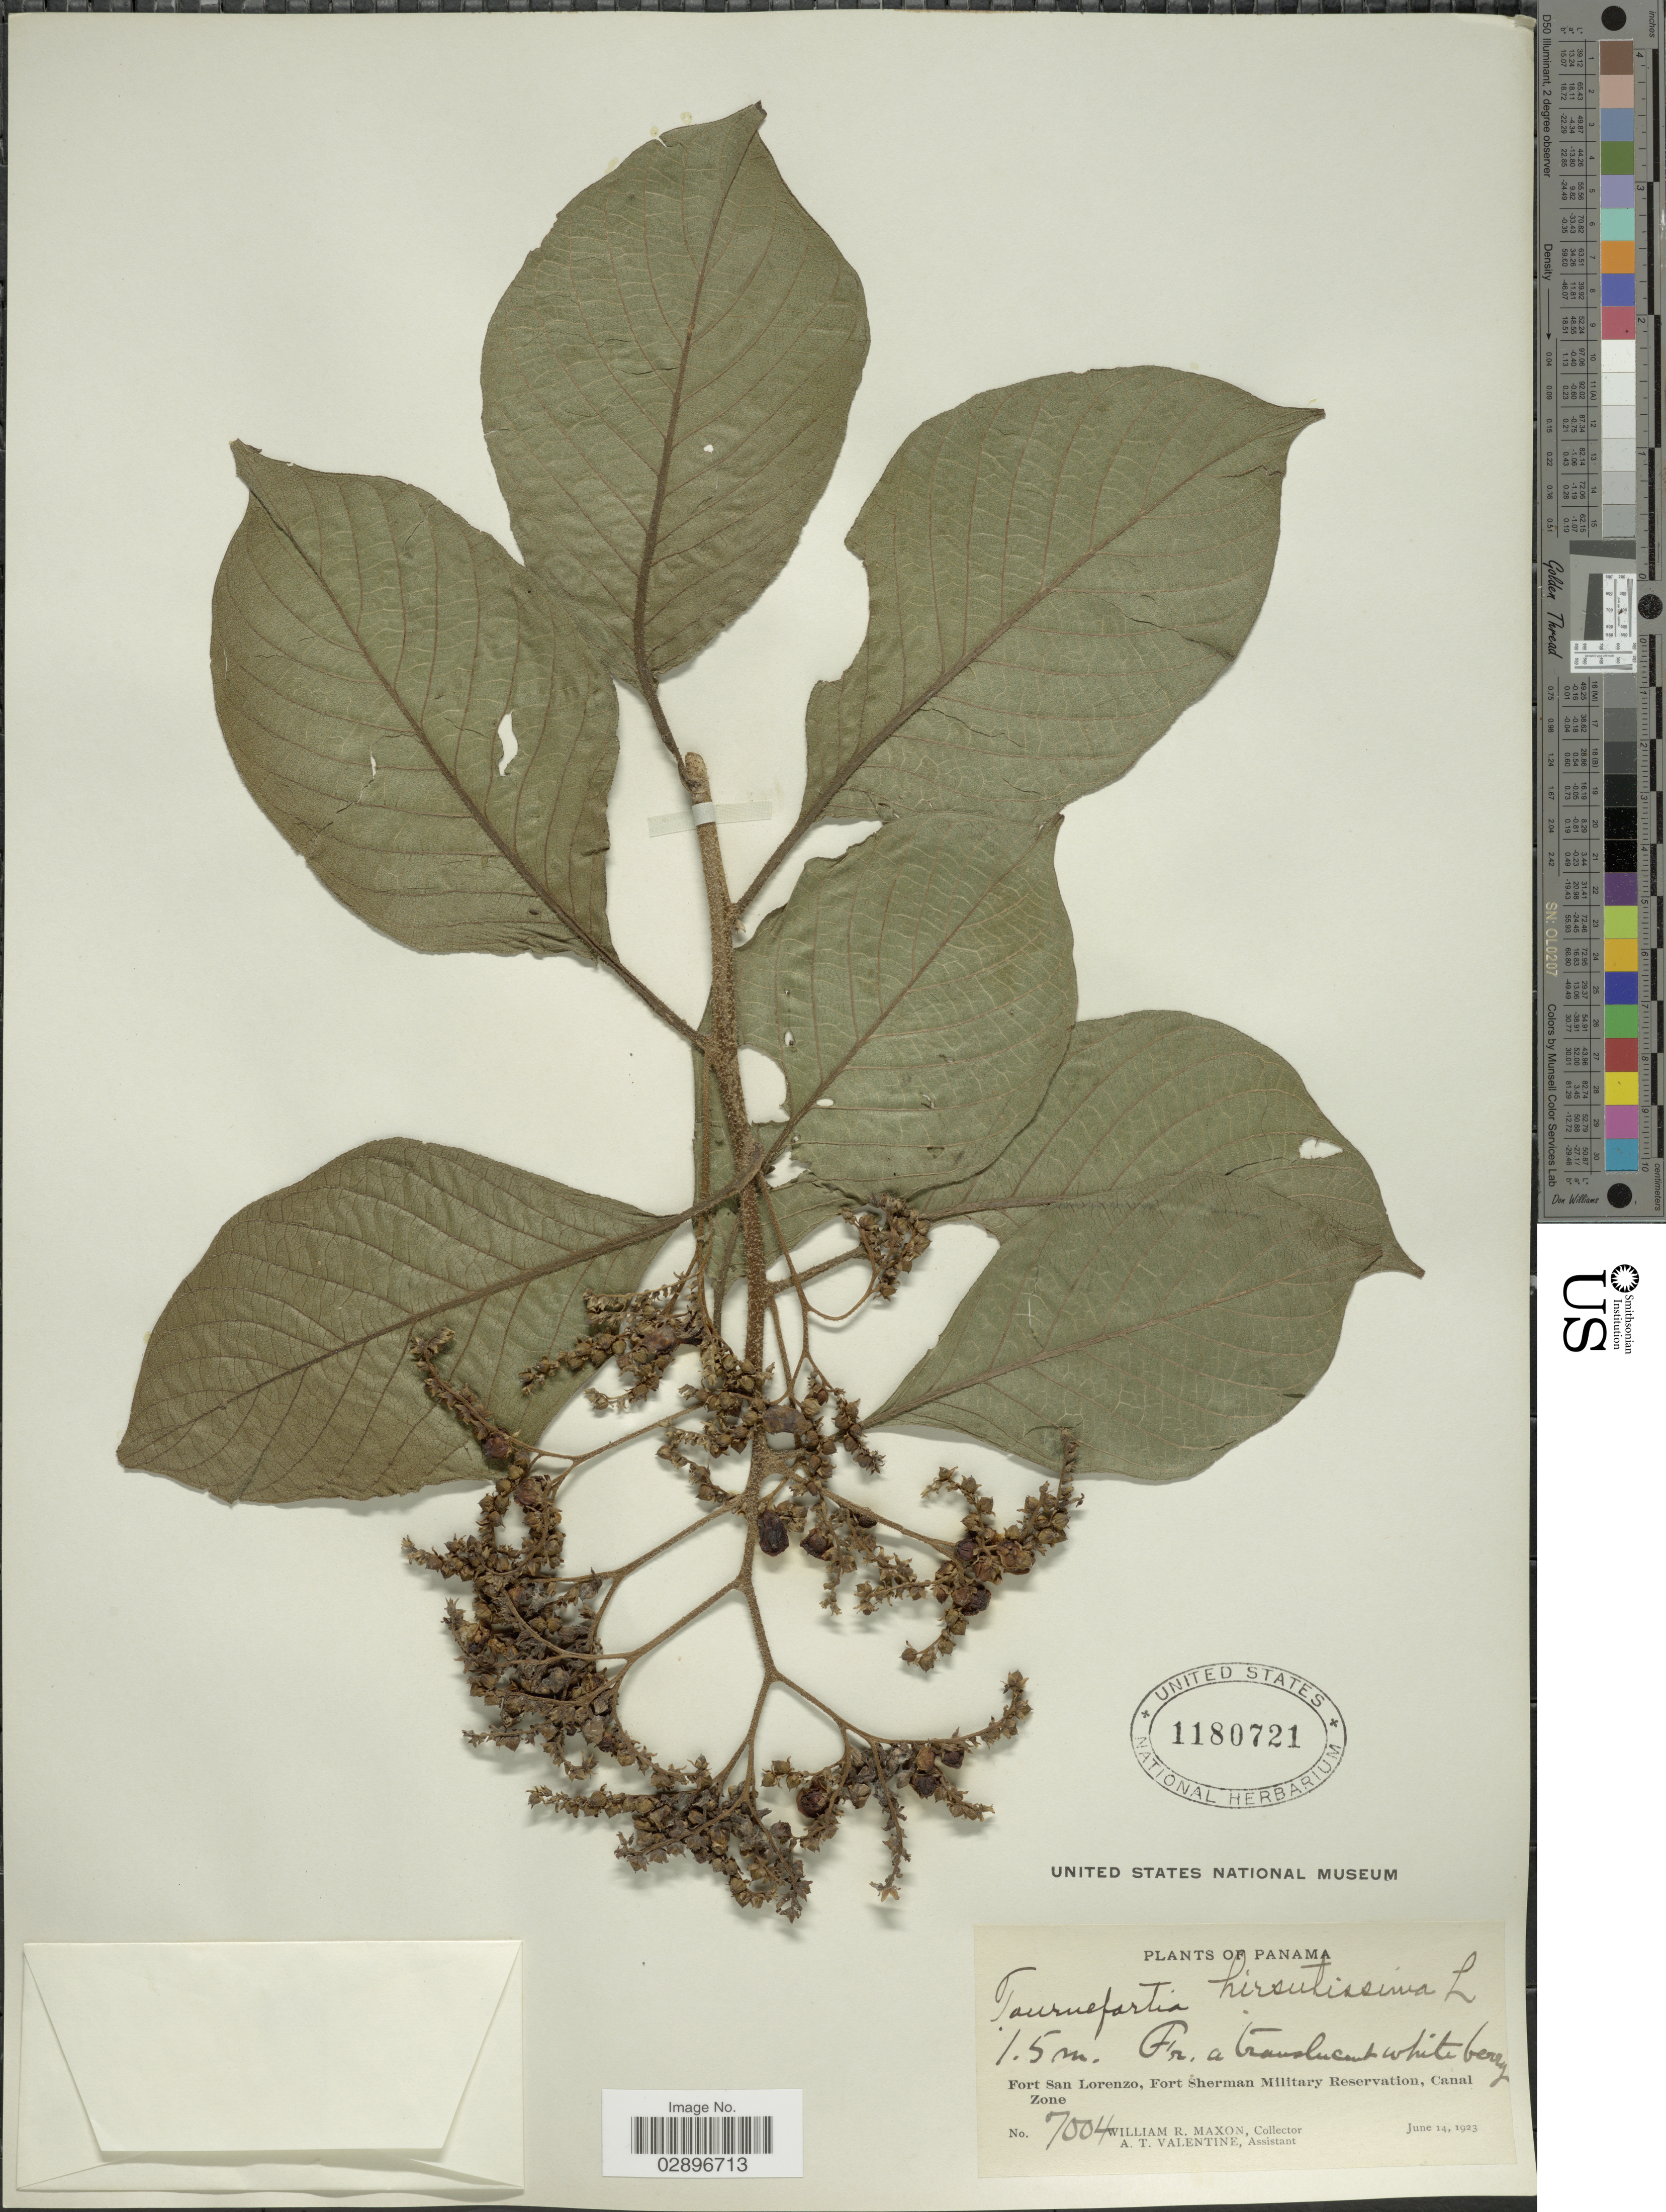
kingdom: Plantae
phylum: Tracheophyta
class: Magnoliopsida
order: Boraginales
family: Heliotropiaceae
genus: Tournefortia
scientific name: Tournefortia hirsutissima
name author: L.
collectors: W. R. Maxon & A. Valentine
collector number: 7004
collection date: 1923-06-14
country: Panama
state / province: Colón / Panamá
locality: Fort San Lorenzo, Fort Sherman Military Reservation, Canal Zone.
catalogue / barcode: US 1180721